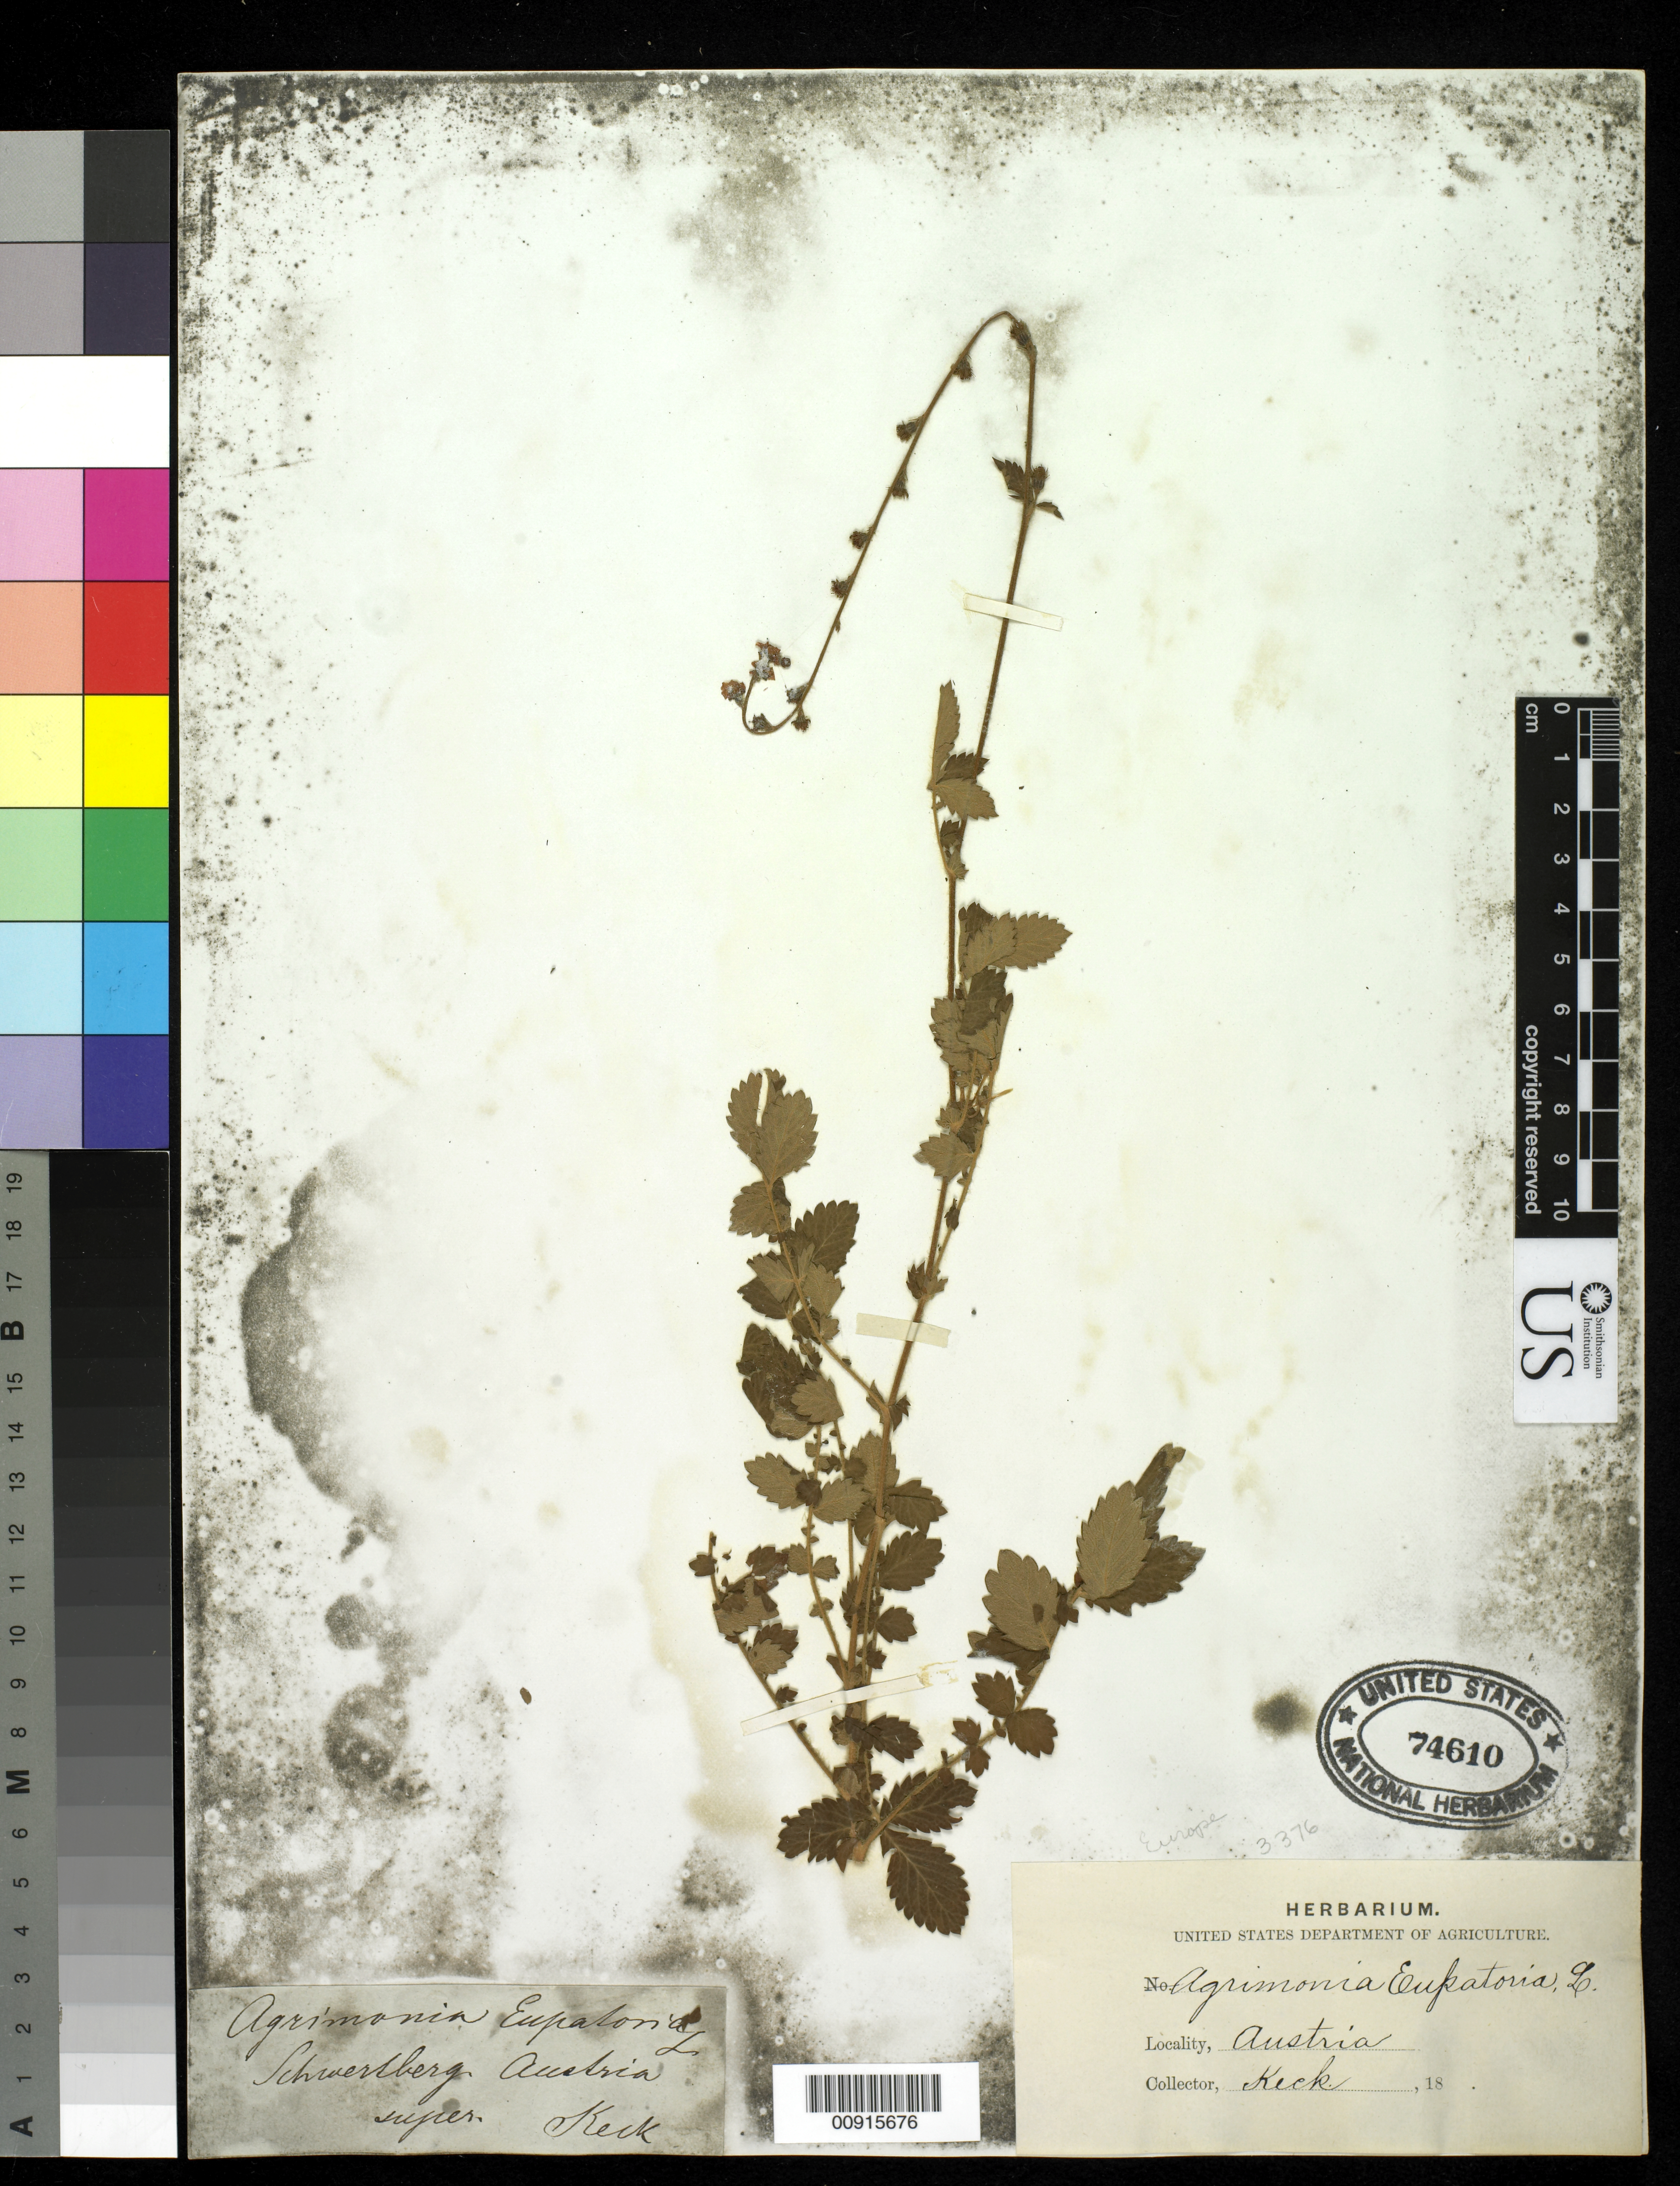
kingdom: Plantae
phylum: Tracheophyta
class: Magnoliopsida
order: Rosales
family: Rosaceae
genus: Agrimonia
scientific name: Agrimonia eupatoria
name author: L.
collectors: K. Keck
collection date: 1800/1899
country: Austria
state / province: Oberosterreich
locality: Schwertberg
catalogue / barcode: US 74610